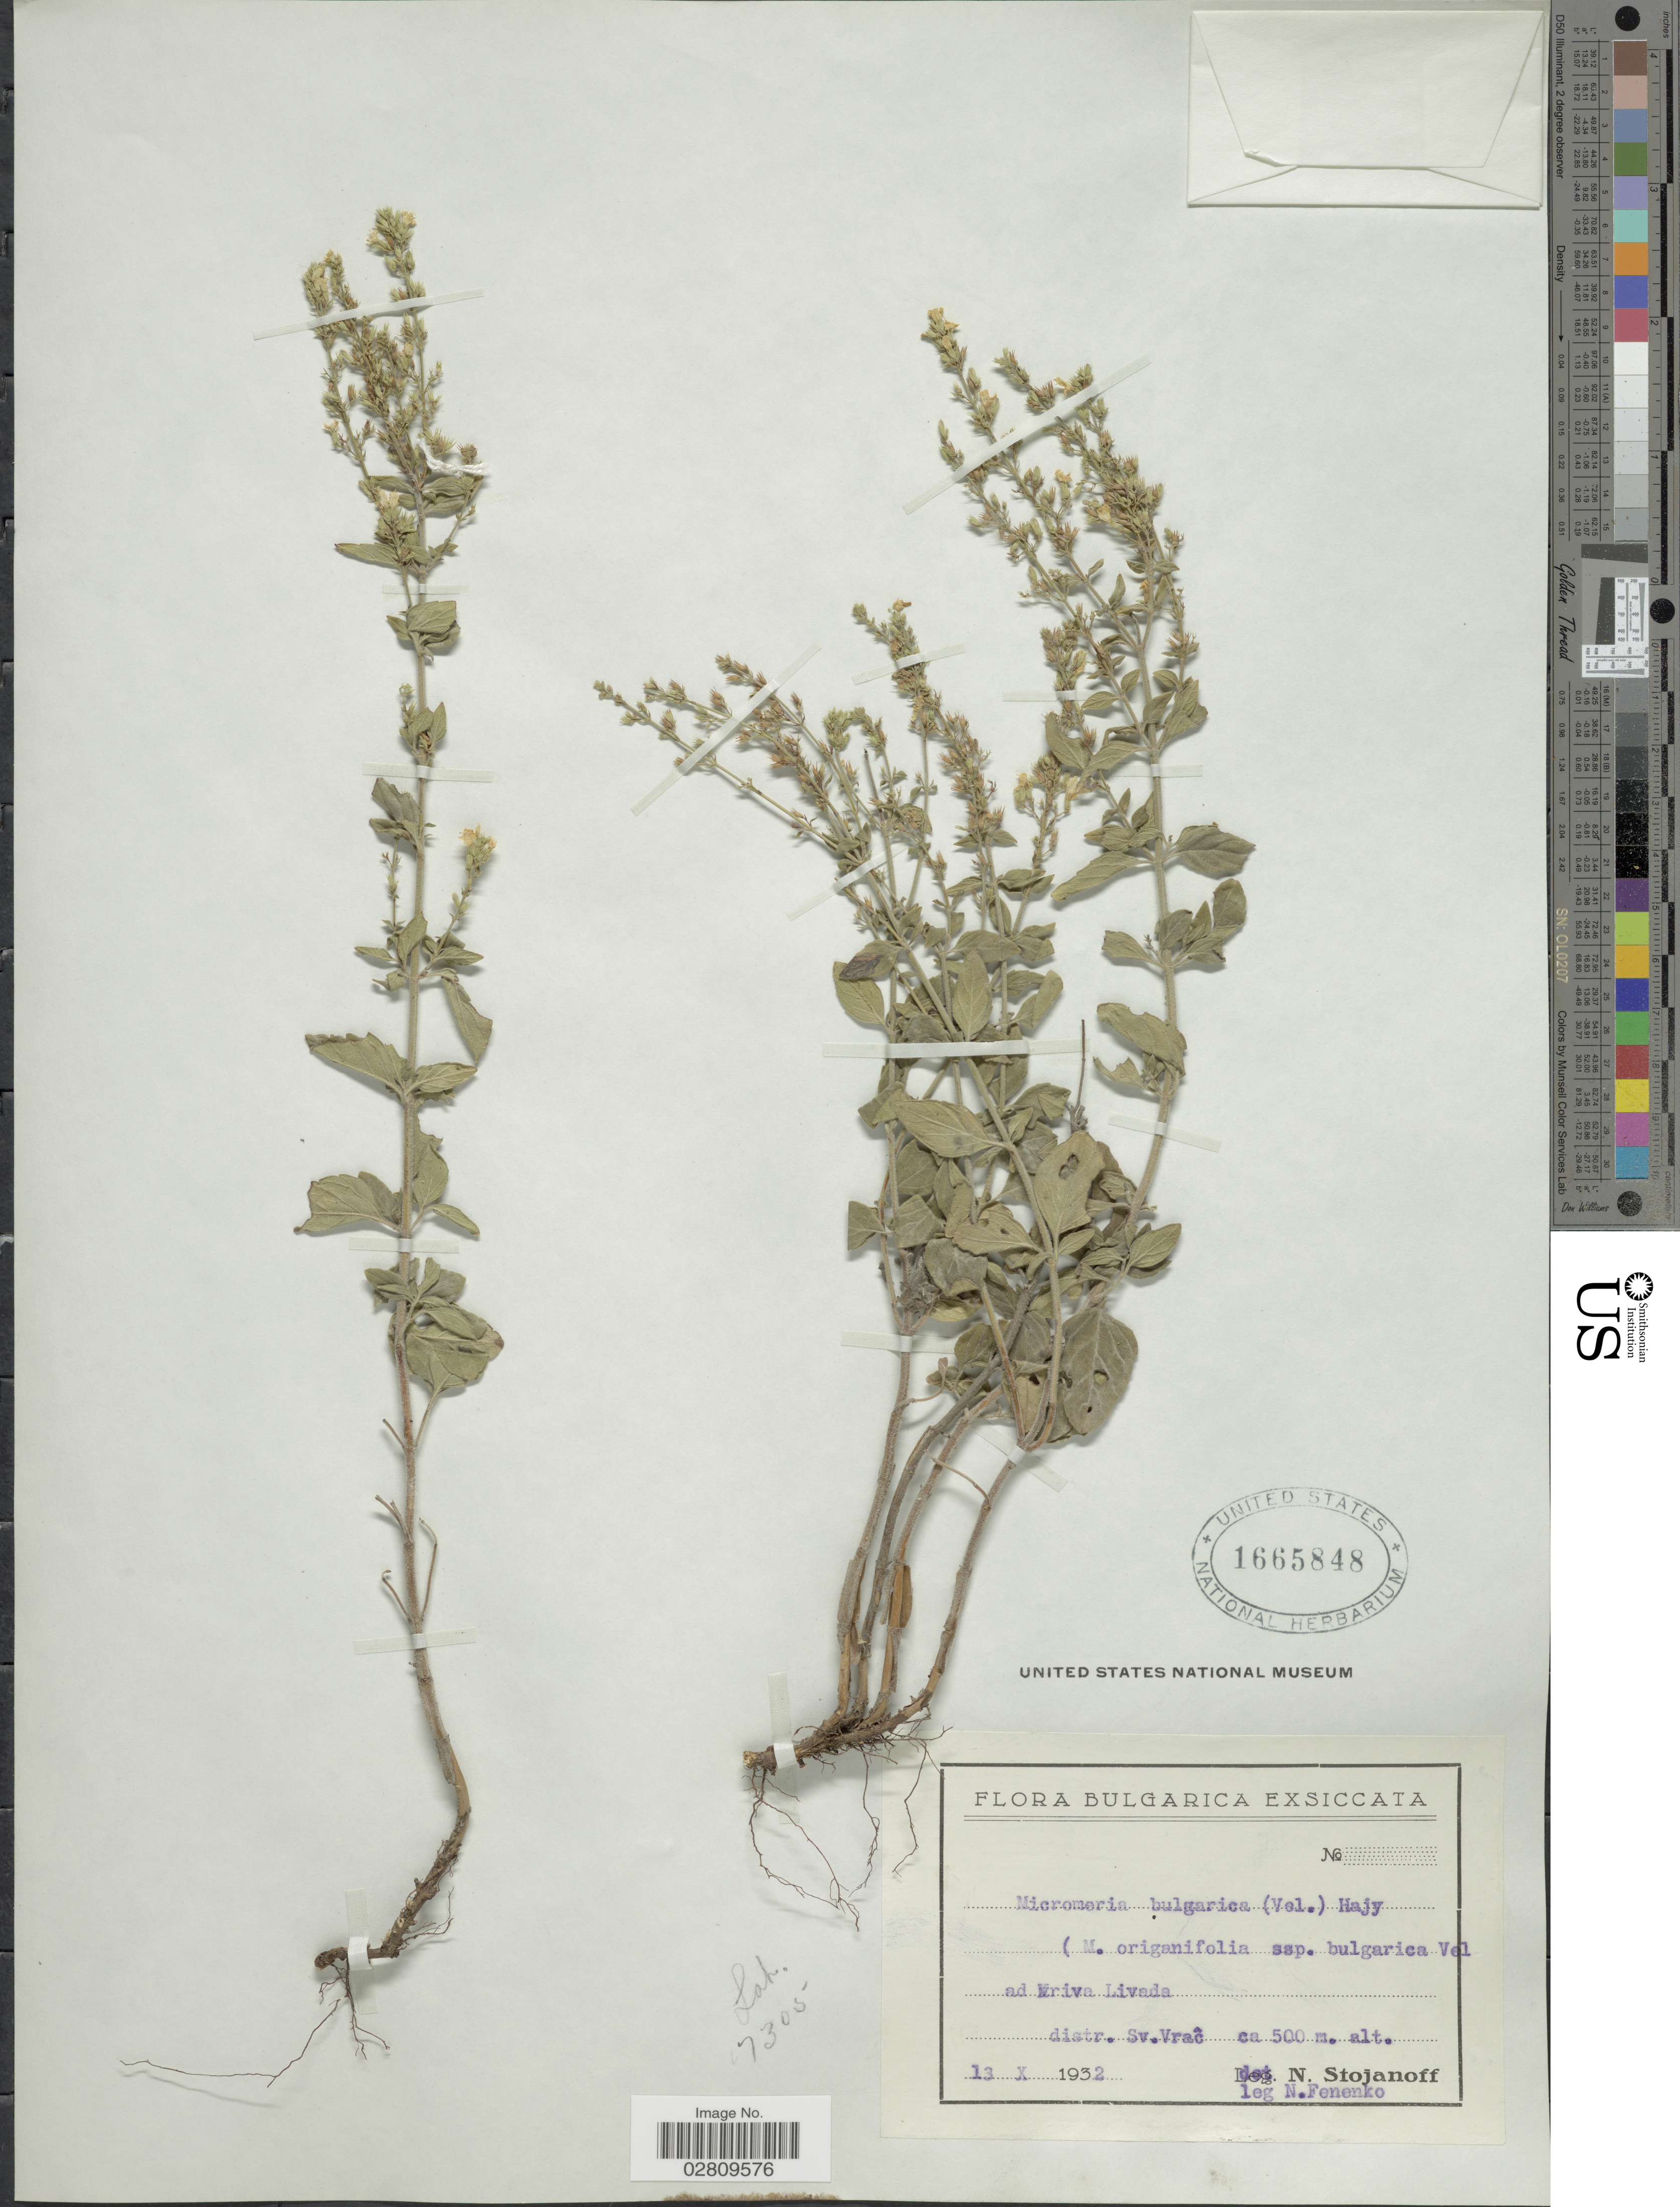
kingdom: Plantae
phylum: Tracheophyta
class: Magnoliopsida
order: Lamiales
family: Lamiaceae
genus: Micromeria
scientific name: Micromeria bulgarica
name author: (Velen.) Hayek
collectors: N. Fenenko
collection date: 1932-10-13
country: Bulgaria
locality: Bulgarica. Ad Nriva [interpreted] Livada. Distr. Sv. Vraĉ.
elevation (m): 500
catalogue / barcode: US 1665848